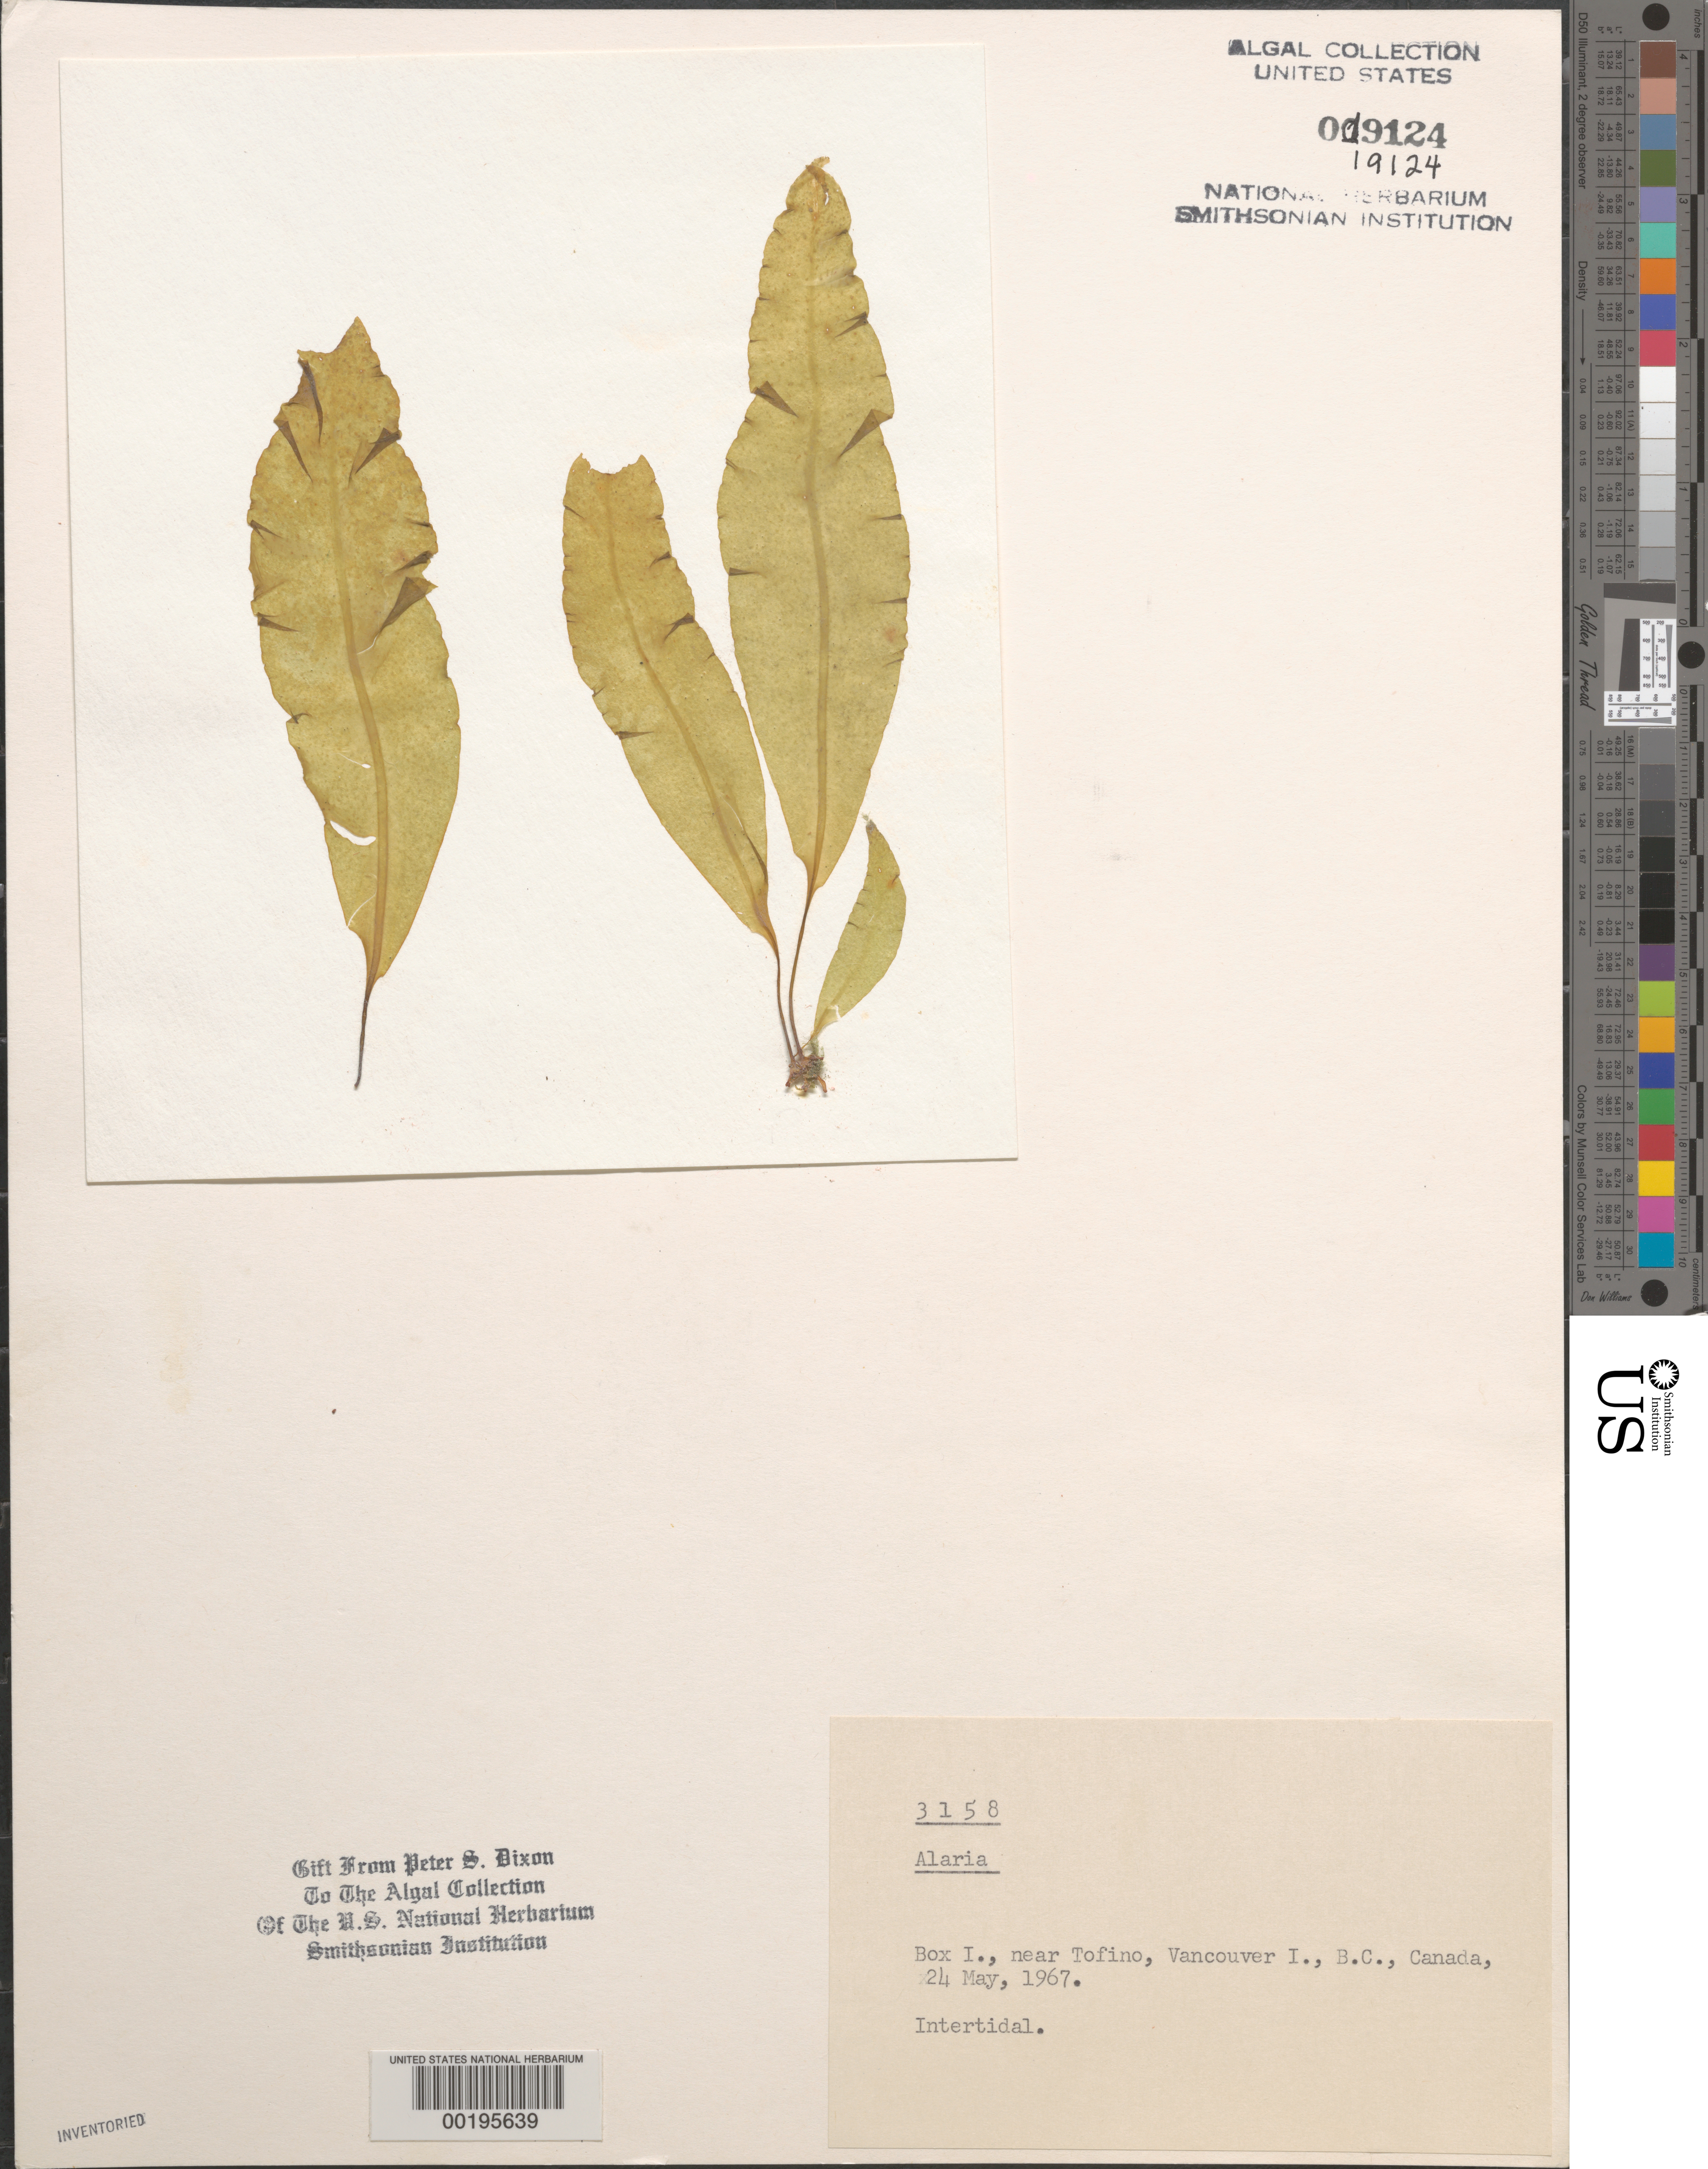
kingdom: Chromista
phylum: Ochrophyta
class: Phaeophyceae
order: Laminariales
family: Alariaceae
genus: Alaria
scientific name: Alaria sp.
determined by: Dixon, P. S.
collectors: P. S. Dixon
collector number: PSD 3158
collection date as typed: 24 May 1967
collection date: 1967-05-24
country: Canada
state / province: British Columbia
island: Box Island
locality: Near Ttofino, Vancouver Island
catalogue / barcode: US 19124